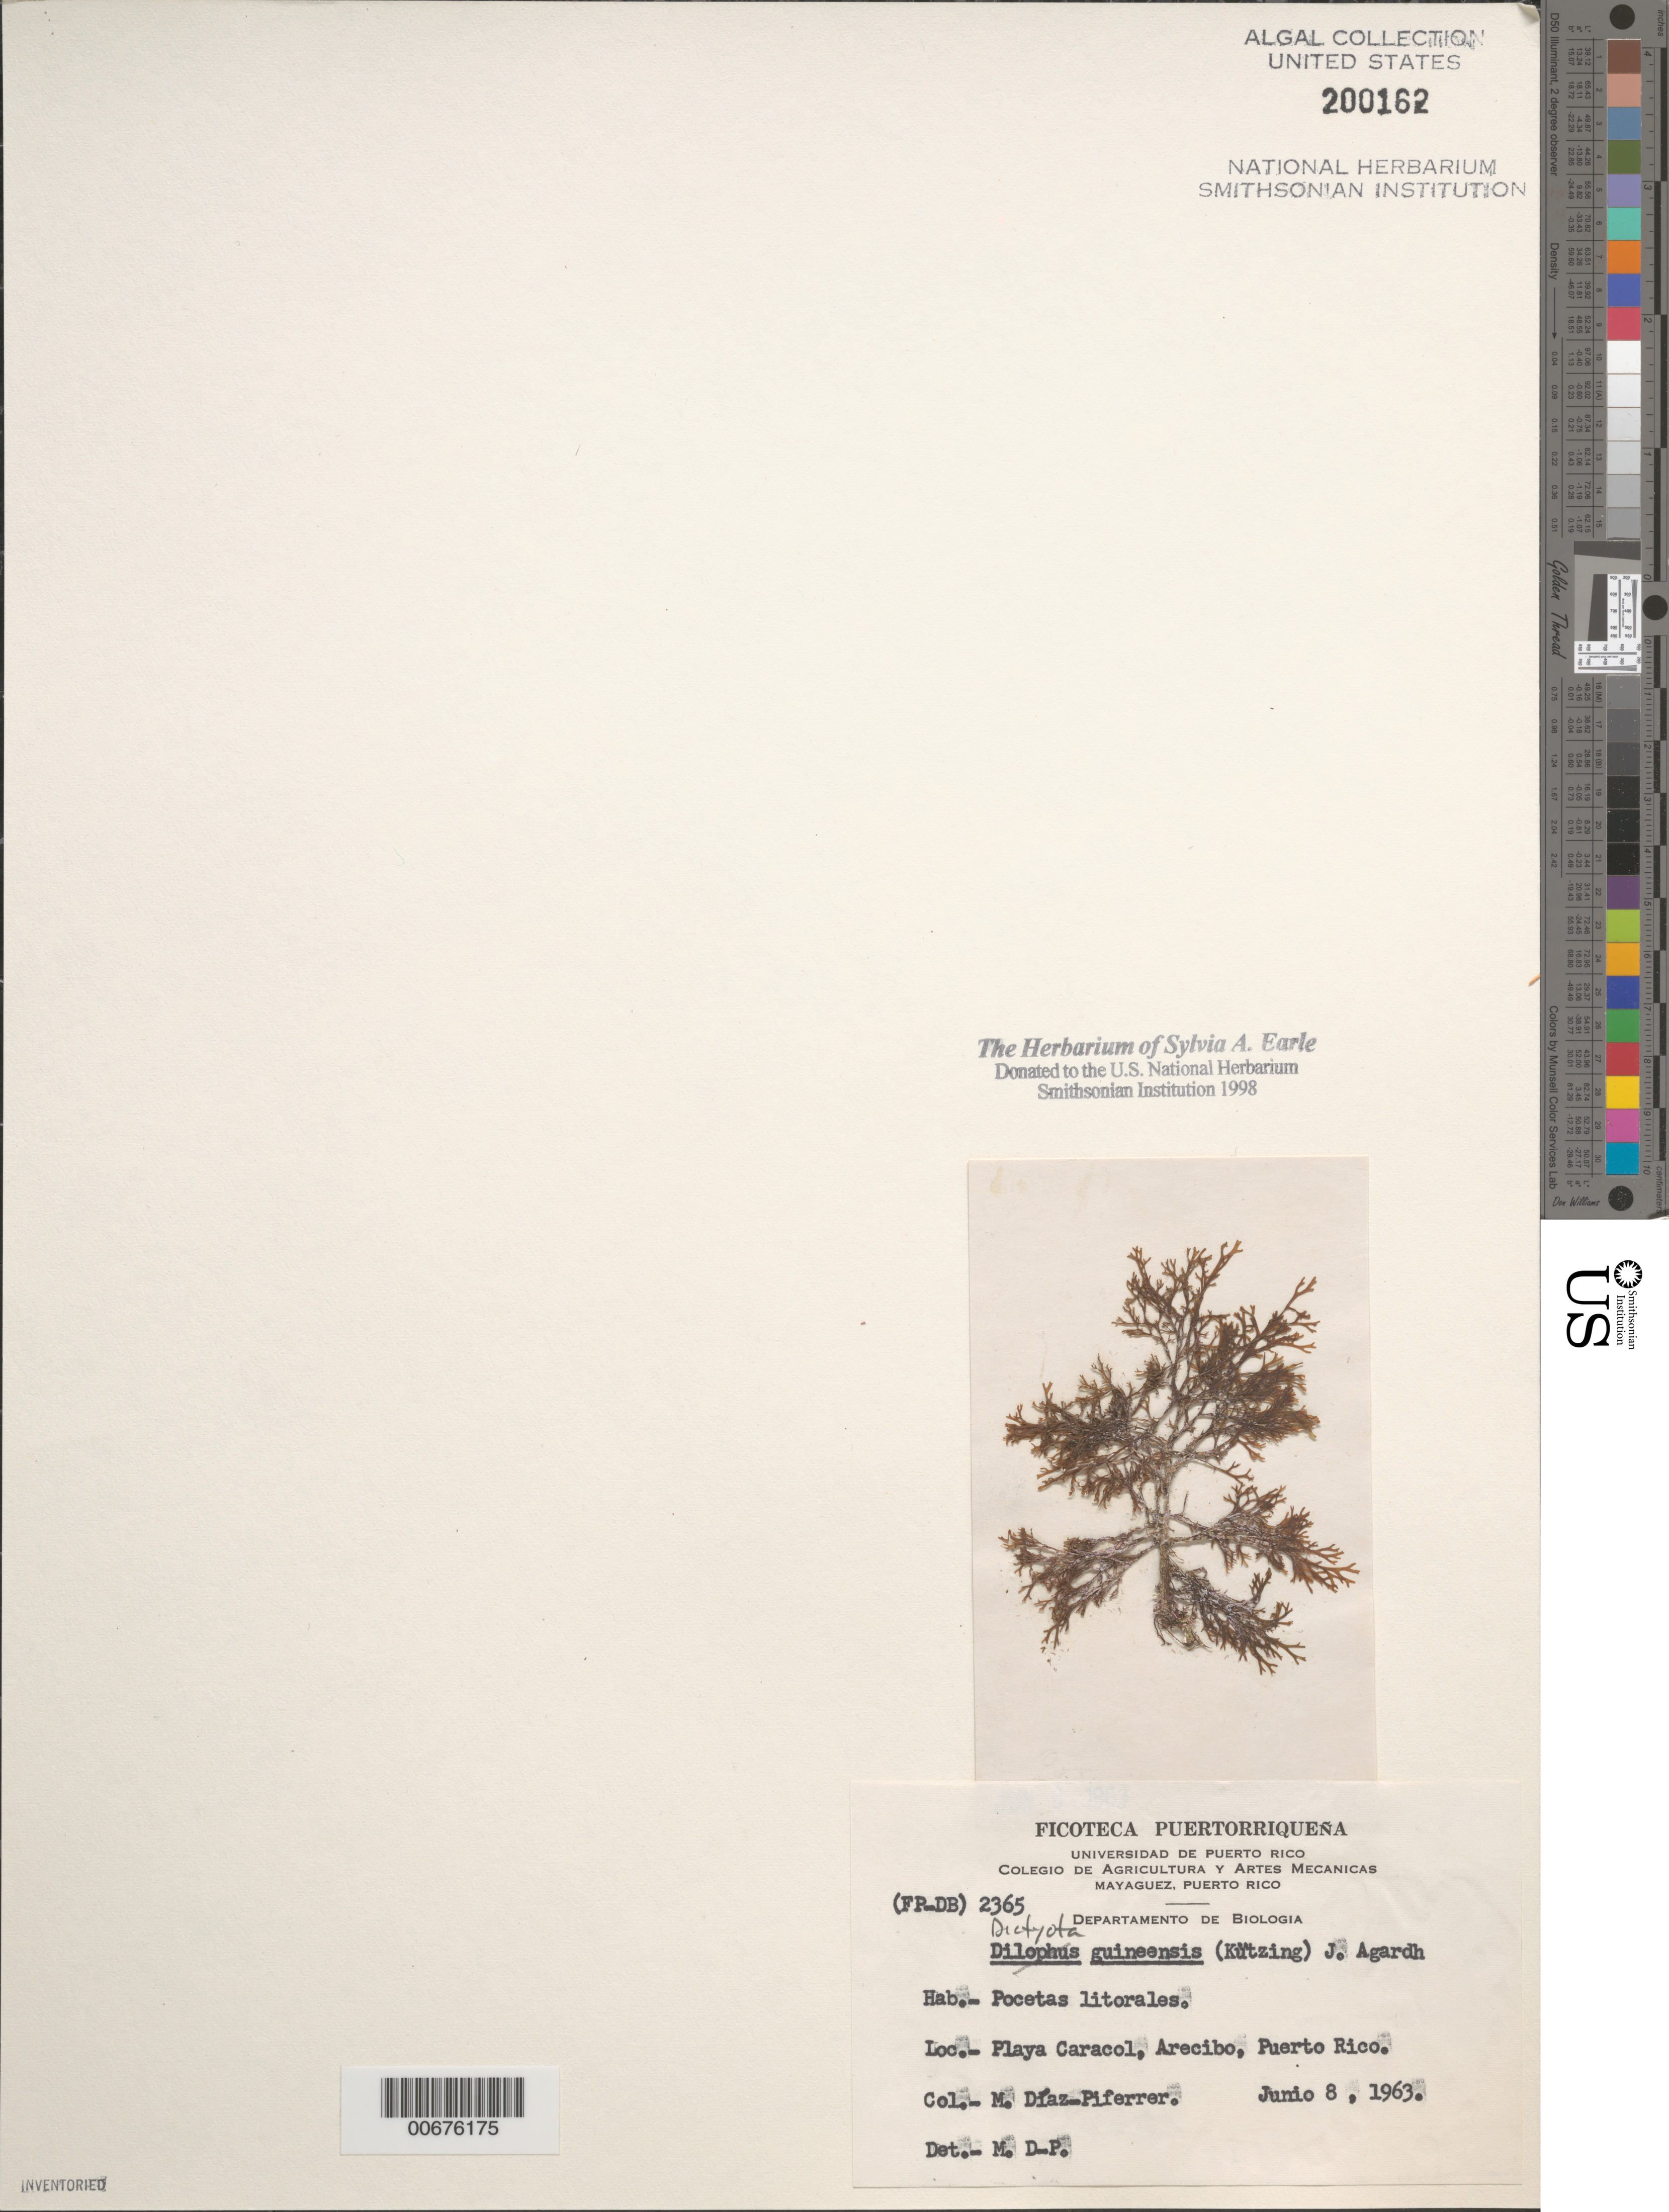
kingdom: Chromista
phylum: Ochrophyta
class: Phaeophyceae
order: Dictyotales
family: Dictyotaceae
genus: Dictyota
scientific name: Dictyota guineensis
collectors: M. Diaz-Piferrer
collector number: (fp-db) 2365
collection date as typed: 08 Jun 1963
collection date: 1963-06-08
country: Puerto Rico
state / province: Arecibo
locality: Playa Caracol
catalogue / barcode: US 200162